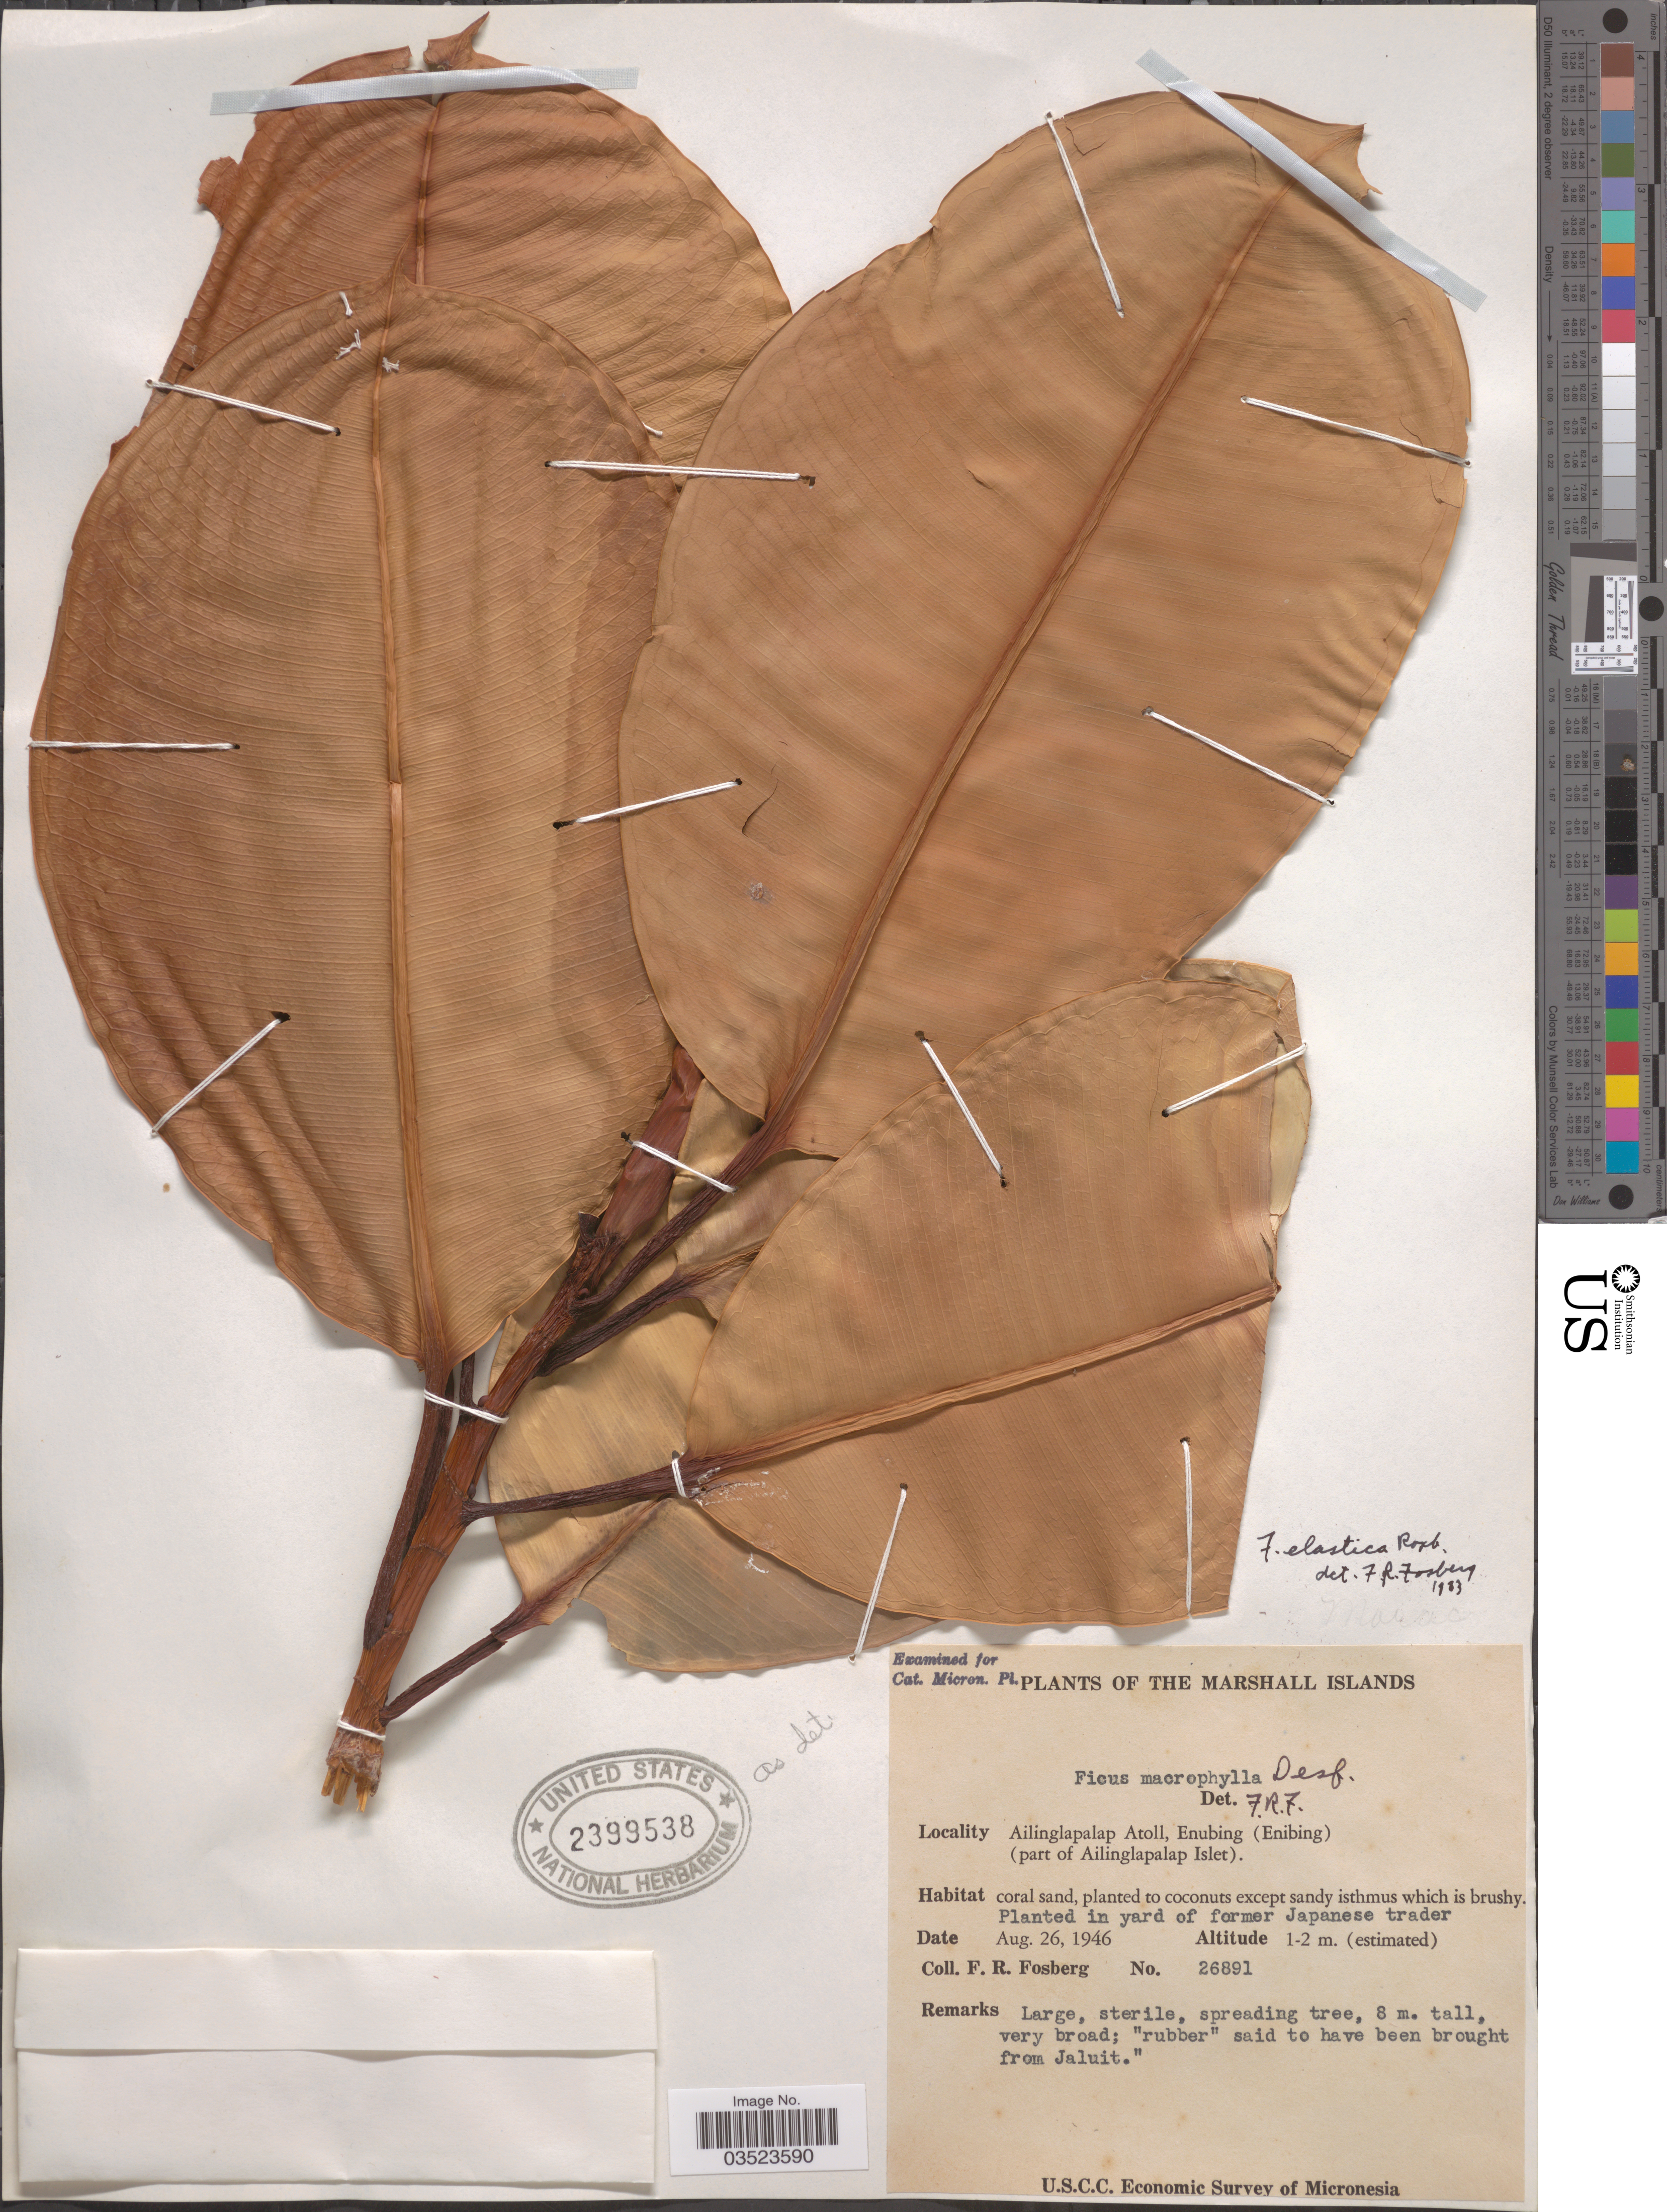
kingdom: Plantae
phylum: Tracheophyta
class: Magnoliopsida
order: Rosales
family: Moraceae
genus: Ficus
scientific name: Ficus elastica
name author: Roxb.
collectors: F. R. Fosberg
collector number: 26891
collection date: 1946-08-26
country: Marshall Islands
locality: Marshall Islands. Ailinglapalap Atoll, Enubing (Enibing) (part of Ailinglapalap Islet)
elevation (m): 1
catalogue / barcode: US 2399538